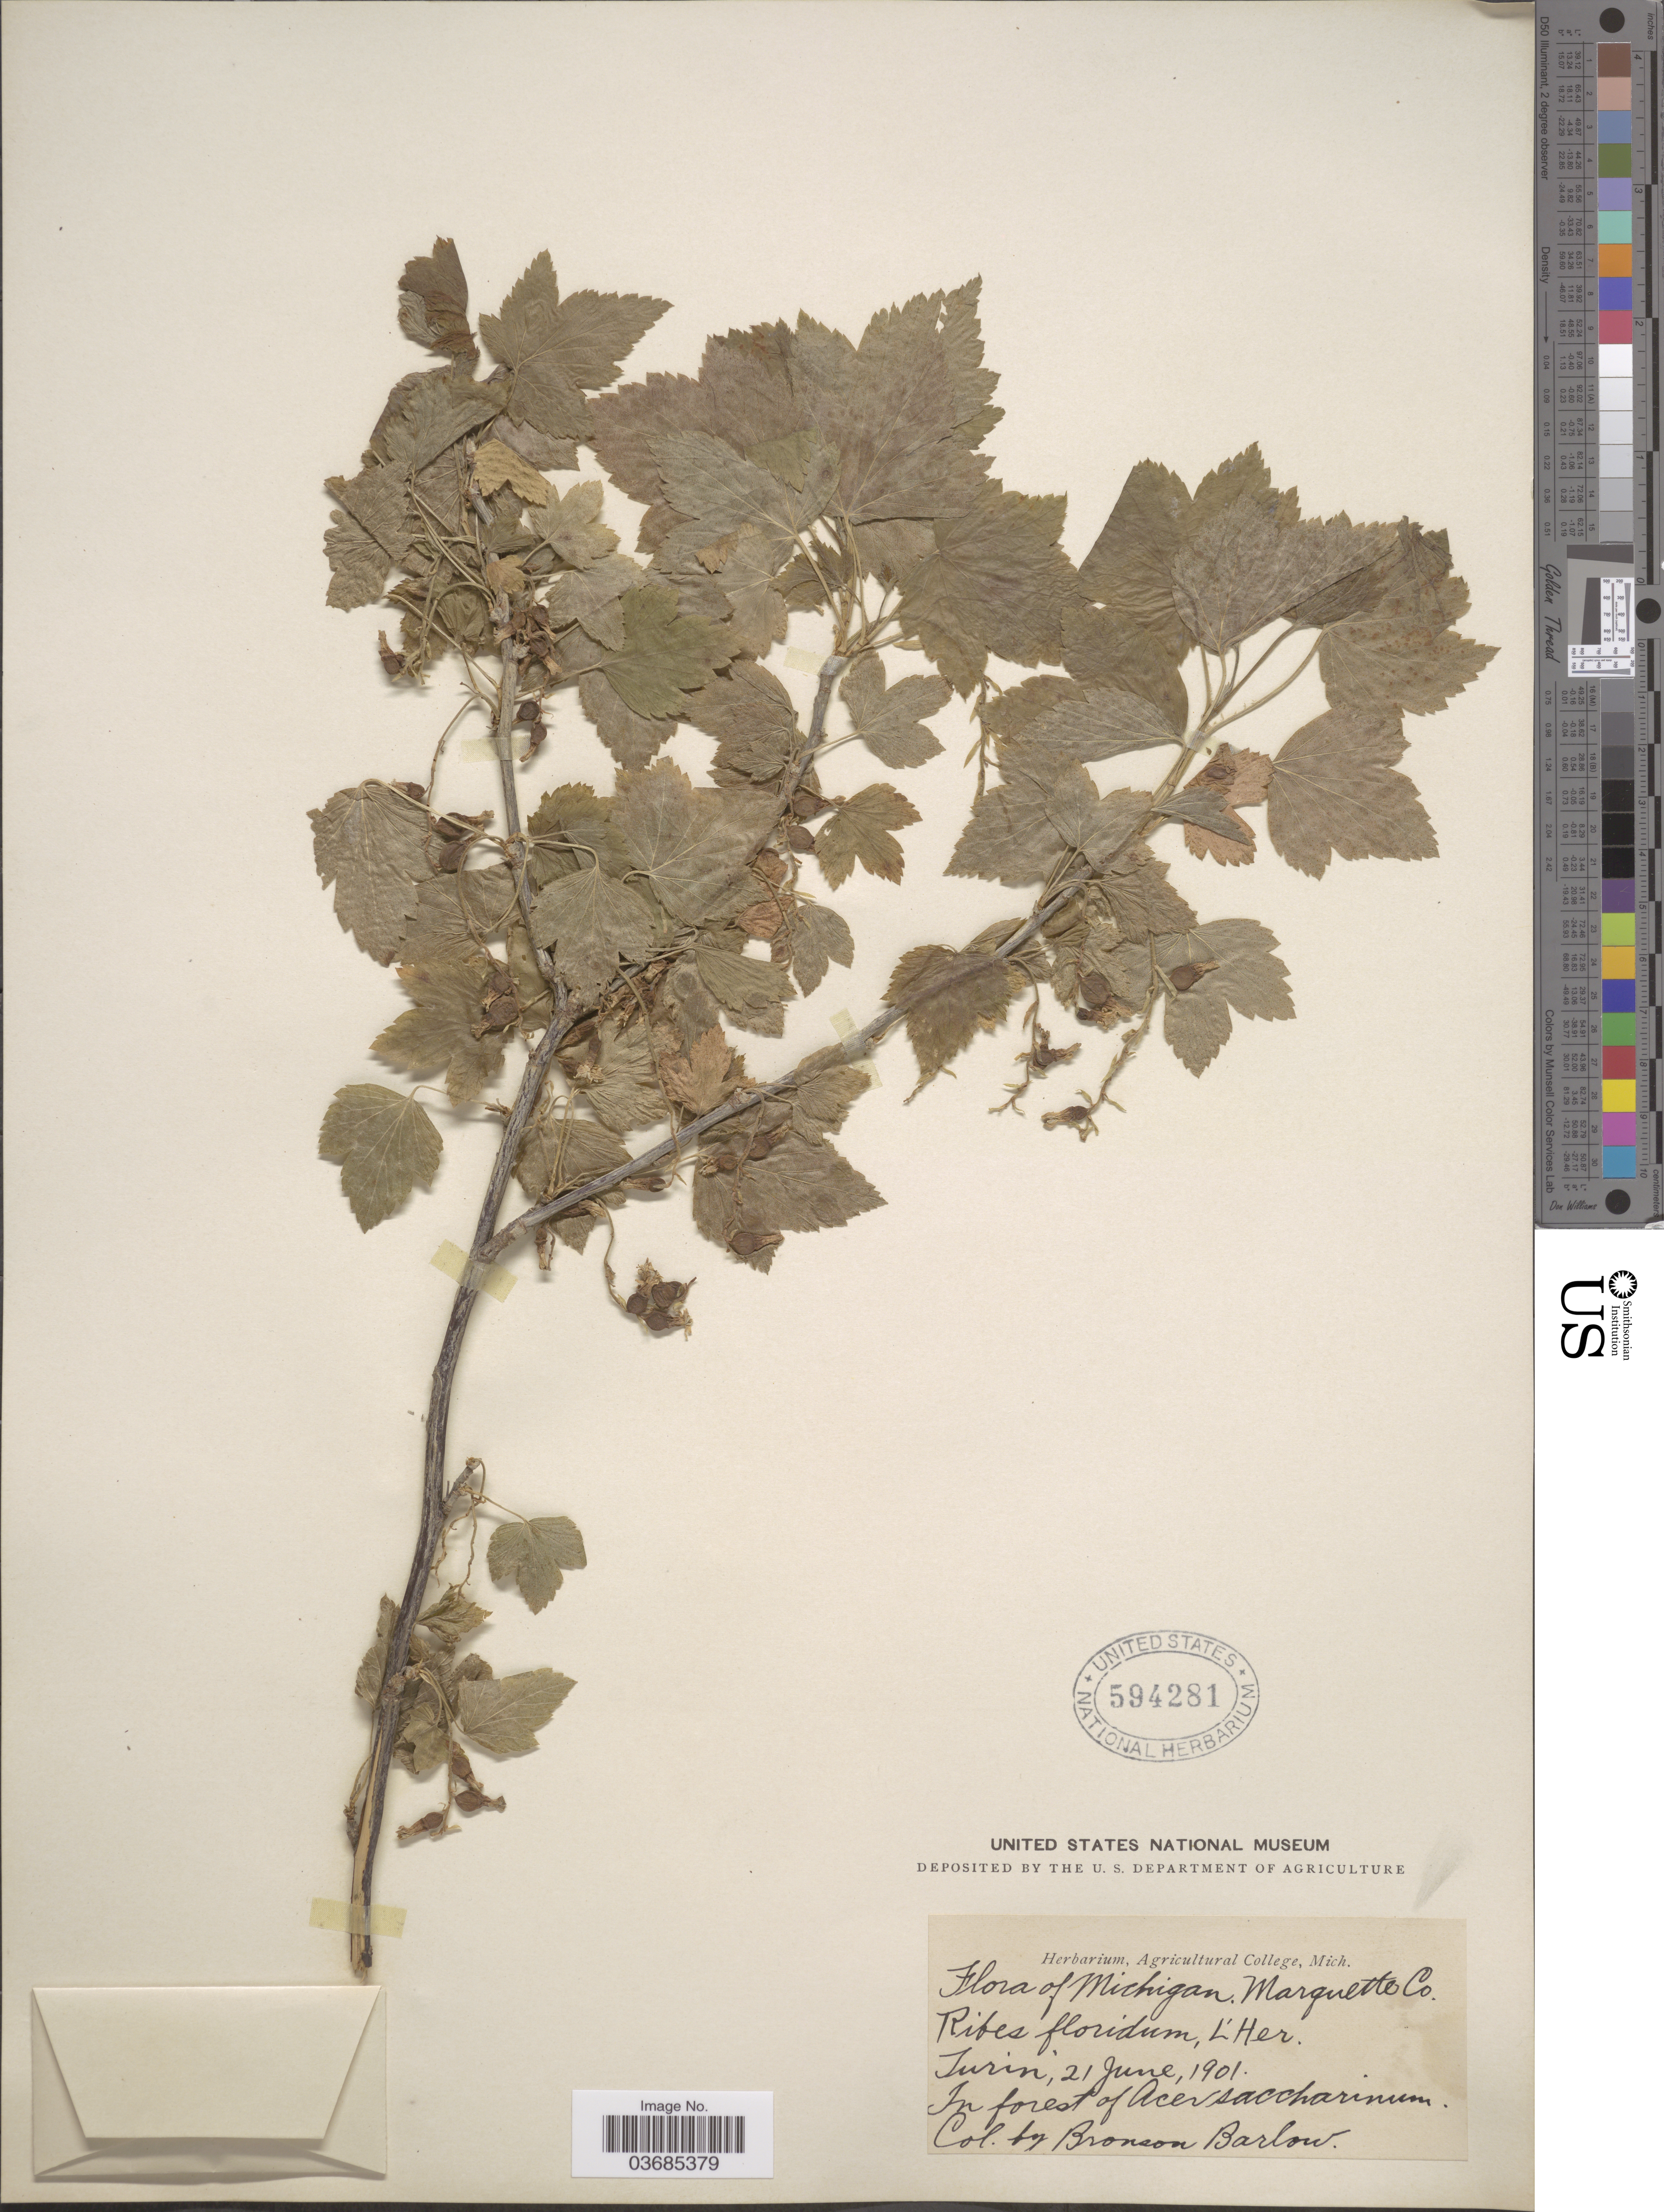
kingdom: Plantae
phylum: Tracheophyta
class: Magnoliopsida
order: Saxifragales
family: Grossulariaceae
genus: Ribes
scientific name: Ribes americanum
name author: Mill.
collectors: Barlow, B.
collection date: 1901-06-21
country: United States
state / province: Michigan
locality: Turin. In forest.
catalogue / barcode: US 594281